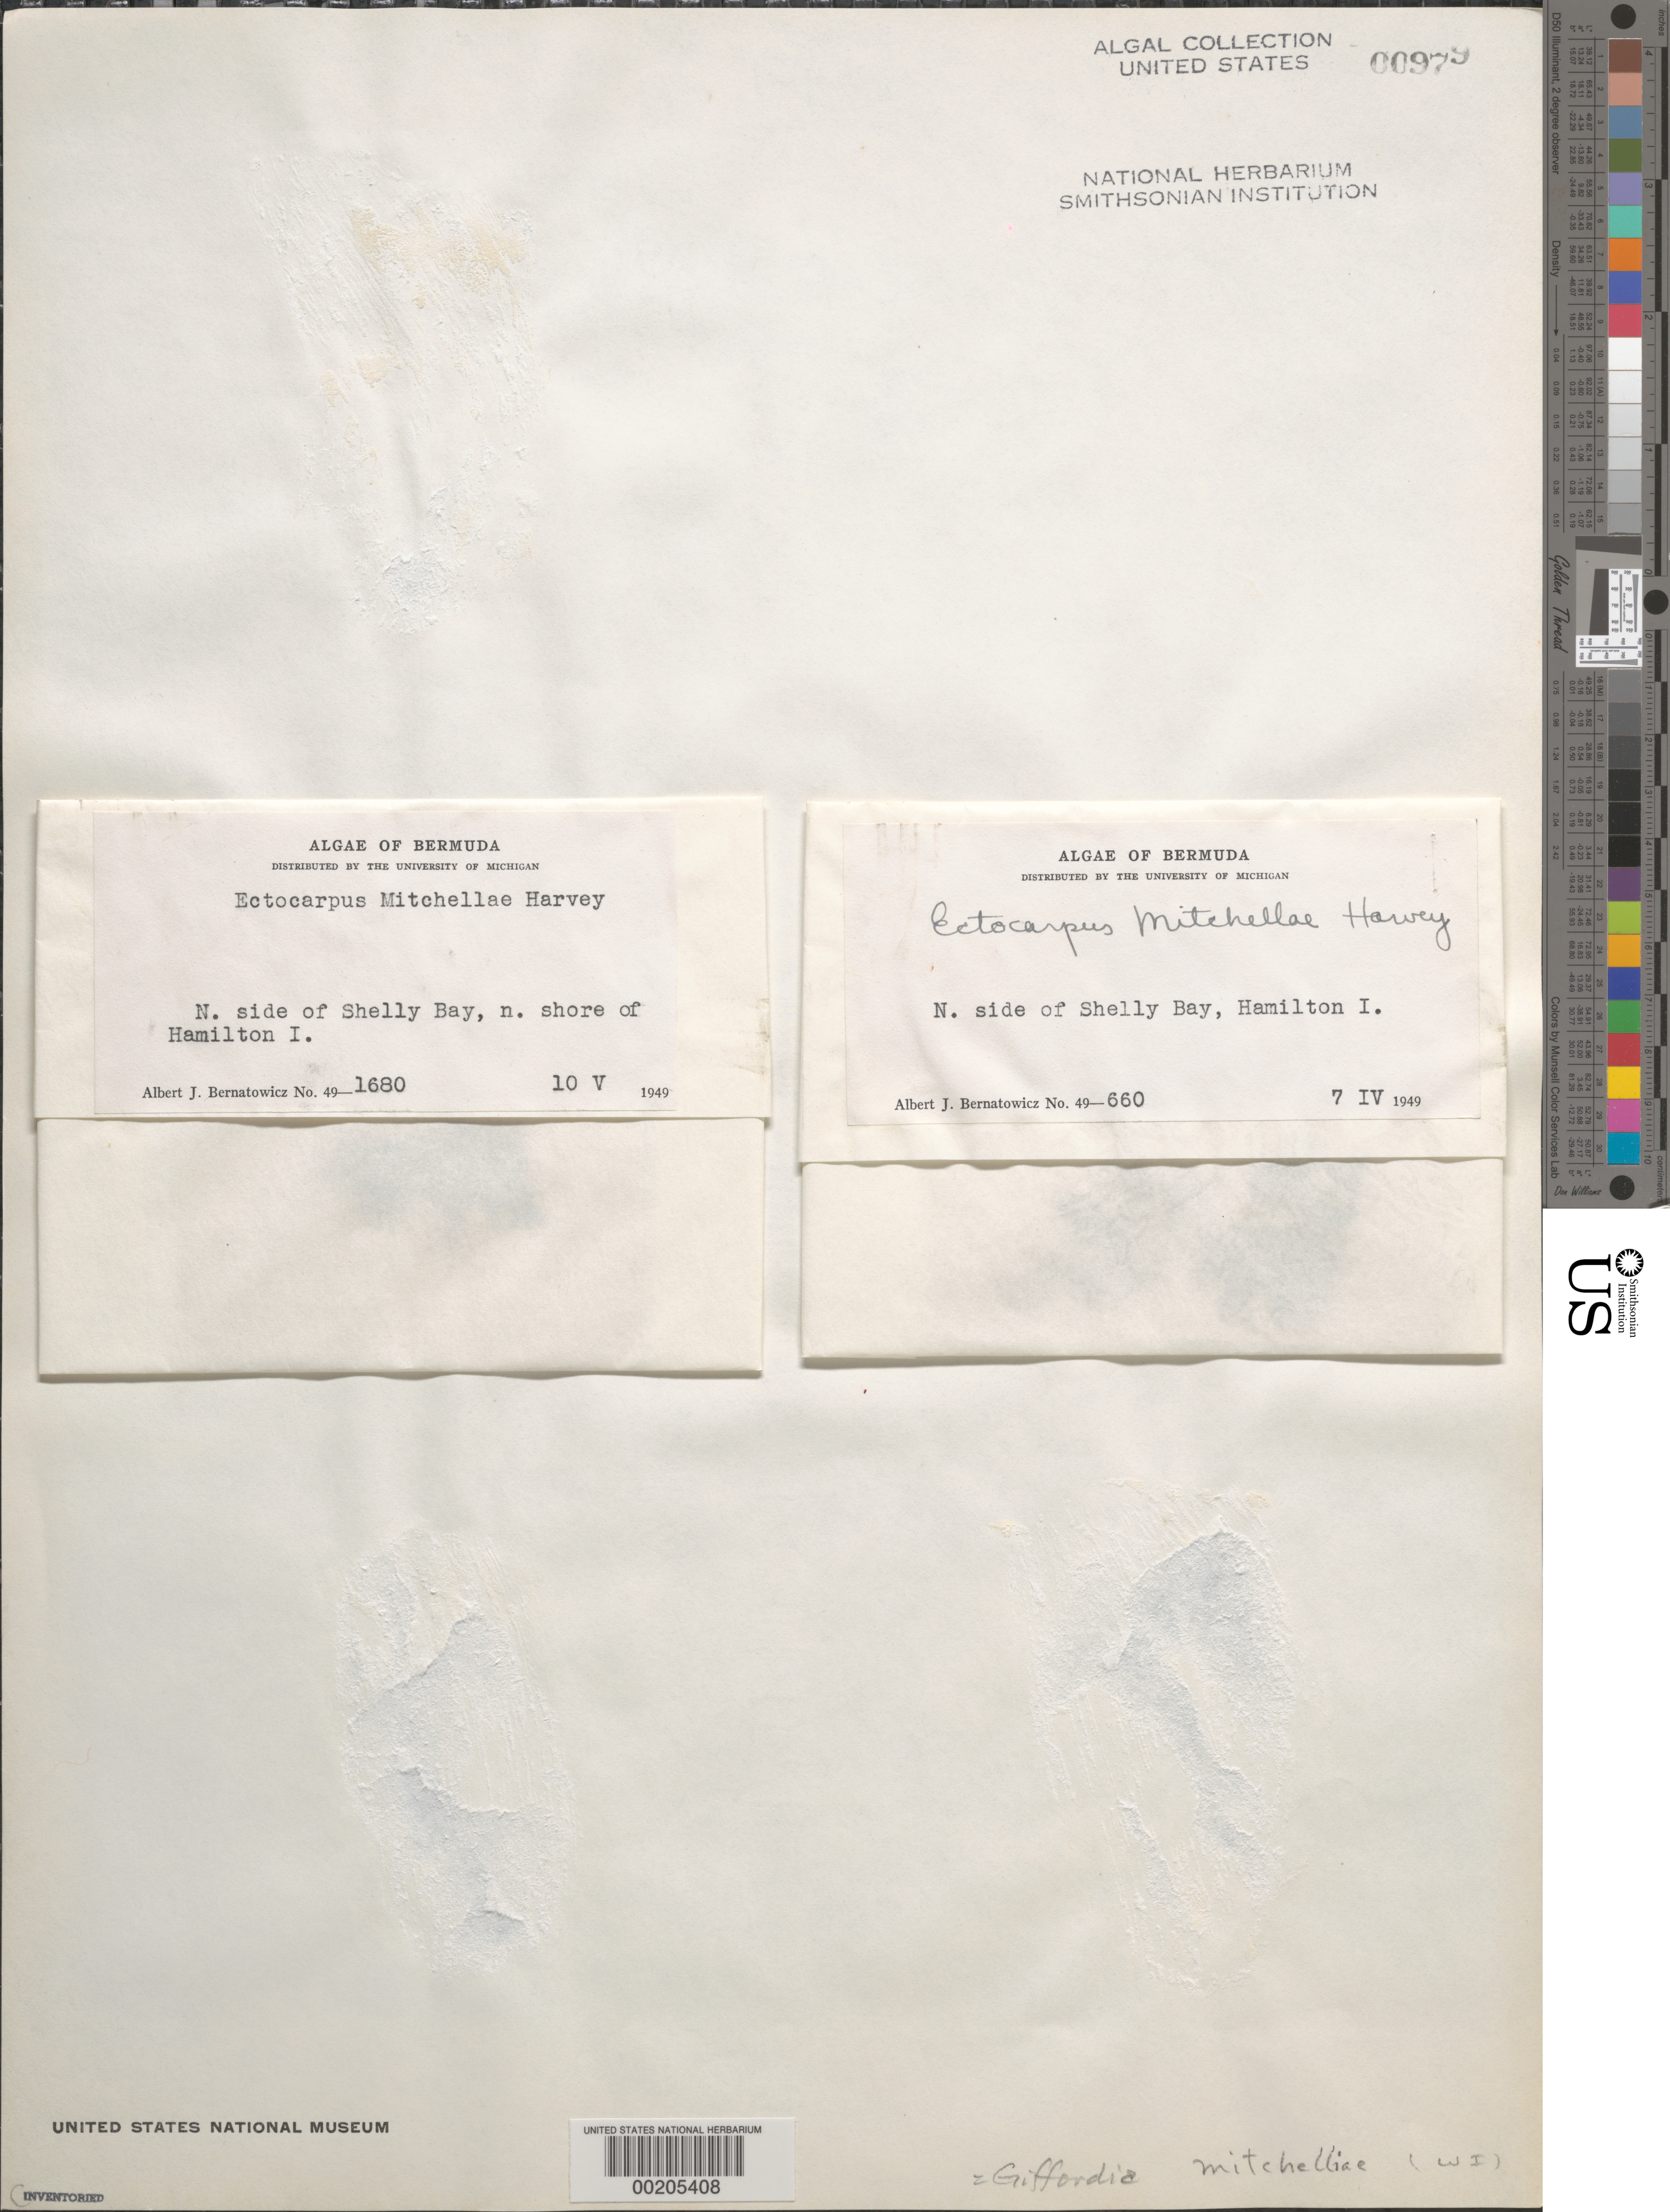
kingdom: Chromista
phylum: Ochrophyta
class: Phaeophyceae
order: Ectocarpales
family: Acinetosporaceae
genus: Feldmannia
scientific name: Feldmannia mitchelliae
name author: (Harv.) H.-S. Kim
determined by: Algae name updating Project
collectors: A. Bernatowicz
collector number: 49-660 & 49-1680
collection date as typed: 07 Apr 1949 AND 10 May 1949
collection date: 1949-04-07,1949-05-10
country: Bermuda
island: Bermuda Island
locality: Shelly Bay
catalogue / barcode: US 979